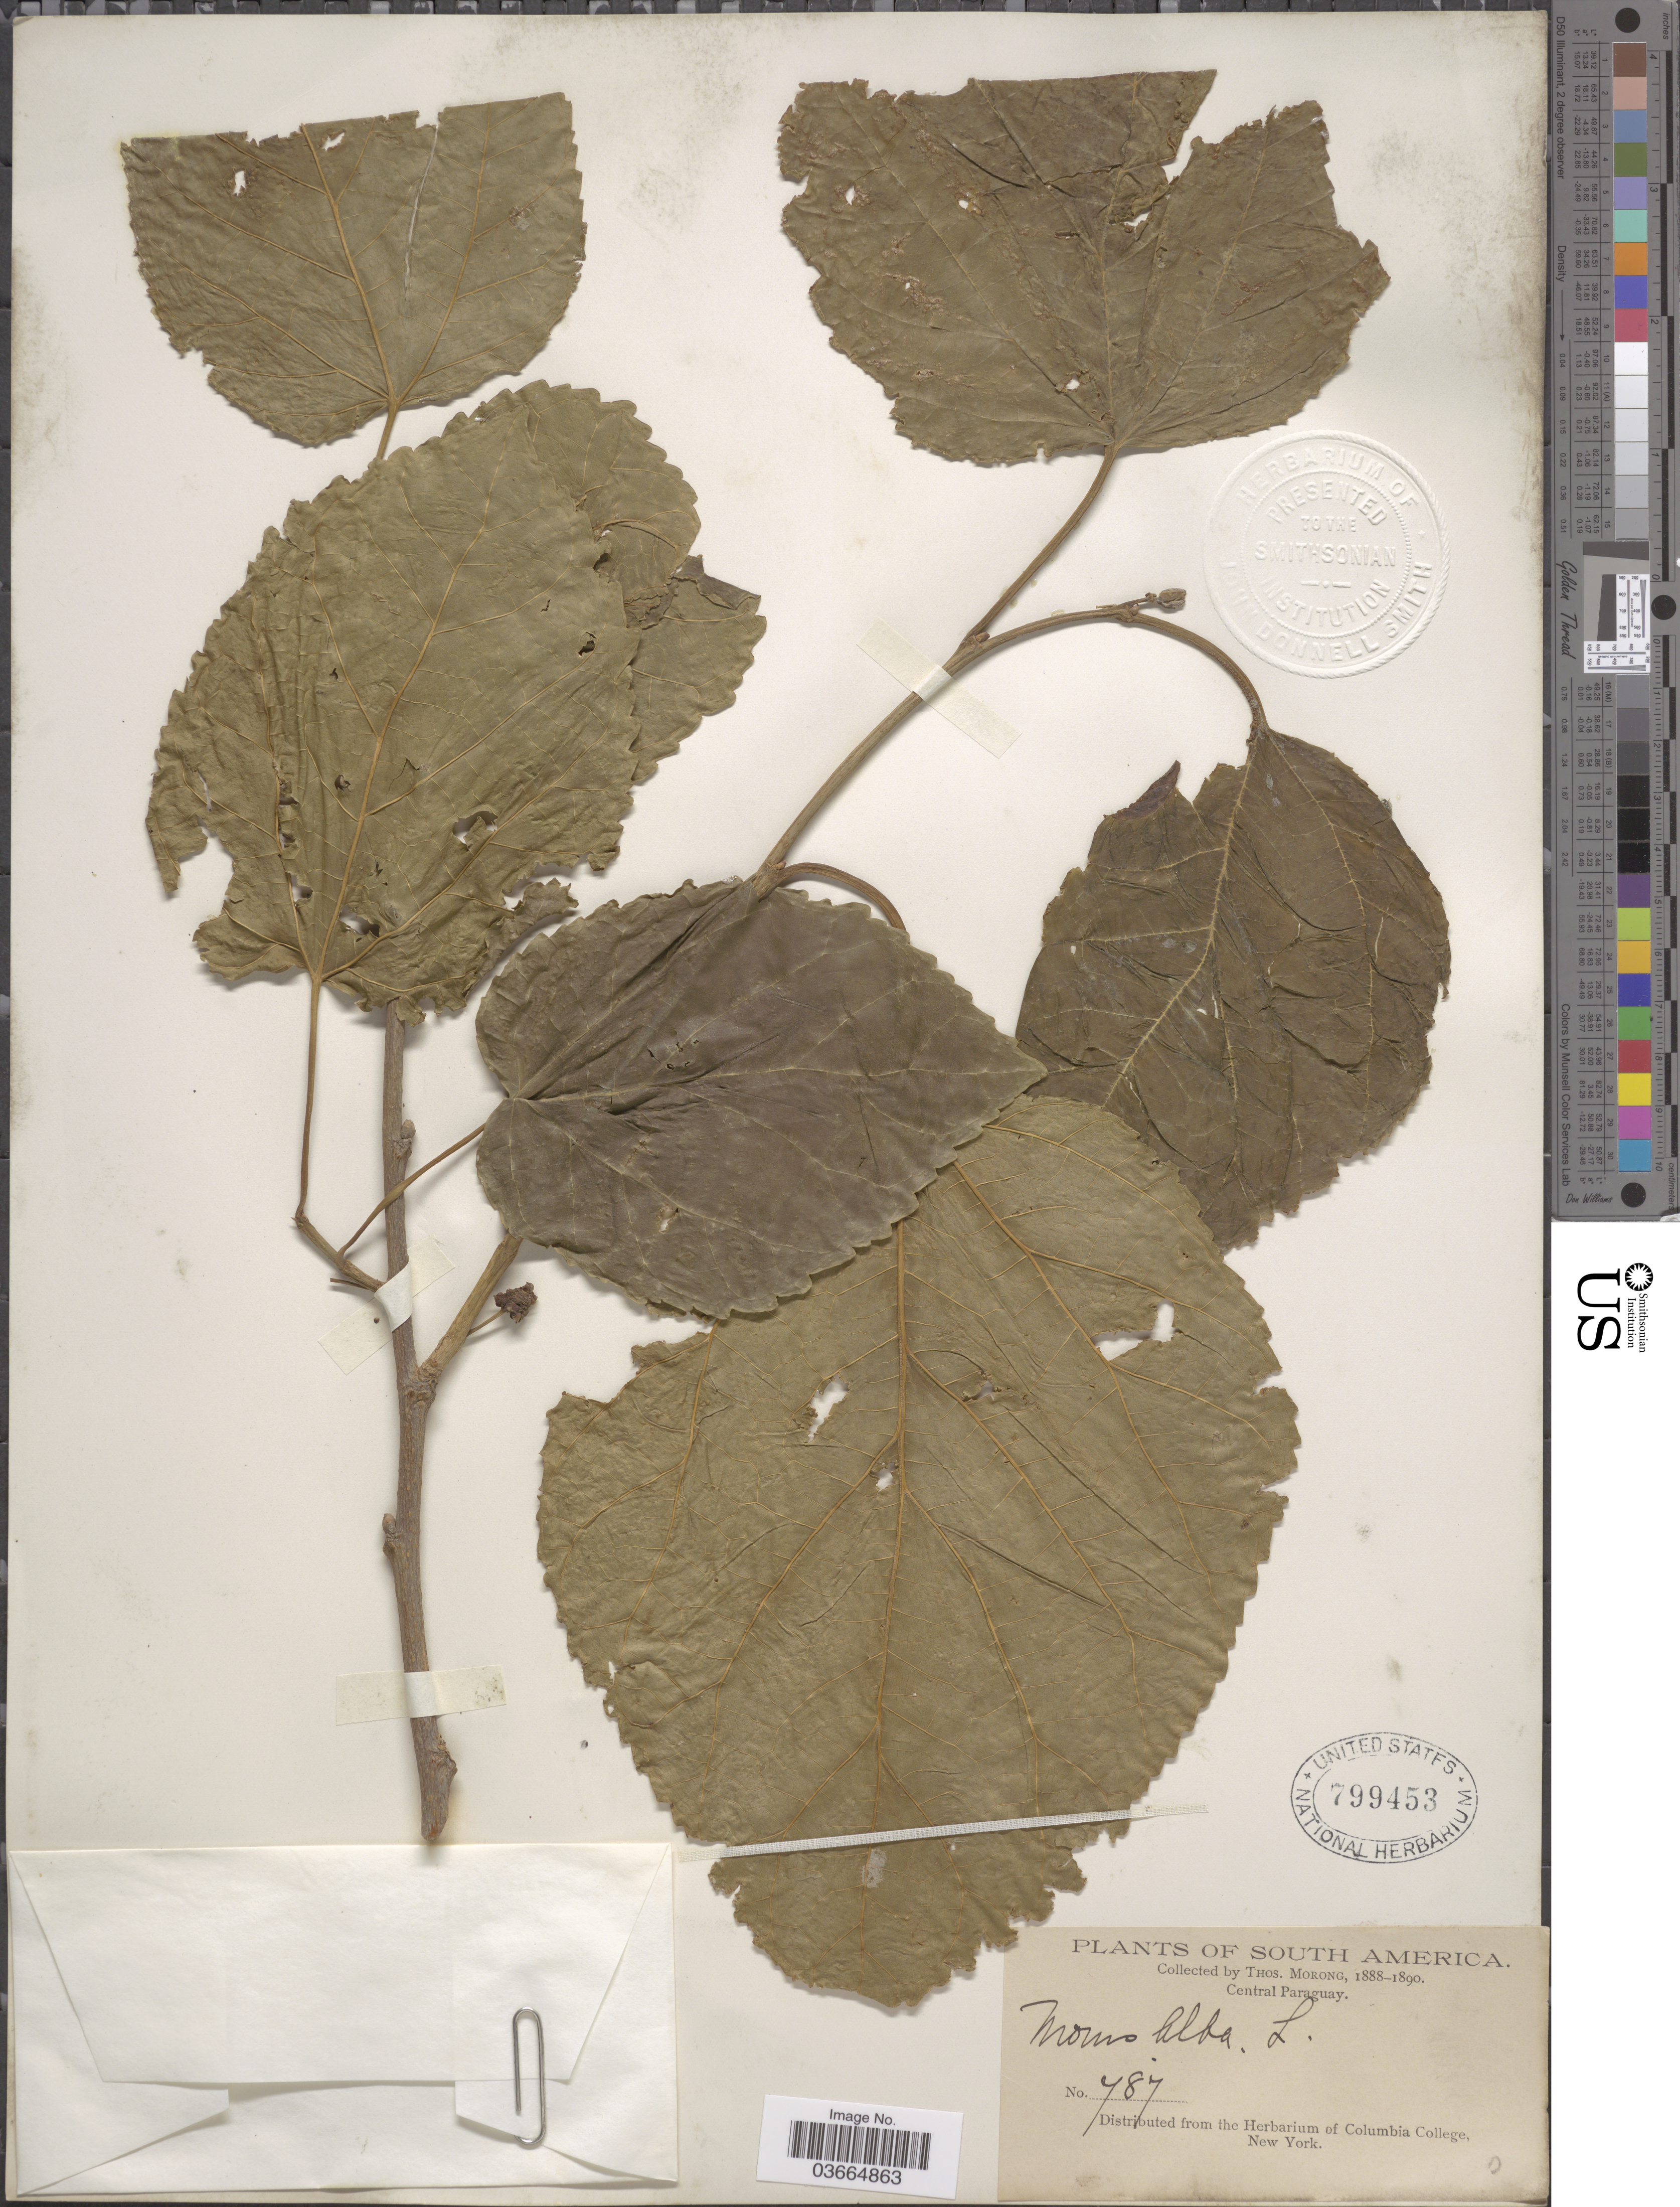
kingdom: Plantae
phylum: Tracheophyta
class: Magnoliopsida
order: Rosales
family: Moraceae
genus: Morus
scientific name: Morus alba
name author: L.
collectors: ex herb. T. Morong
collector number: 787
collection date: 1888/1890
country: Paraguay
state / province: Central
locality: Central Paraguay.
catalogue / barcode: US 799453